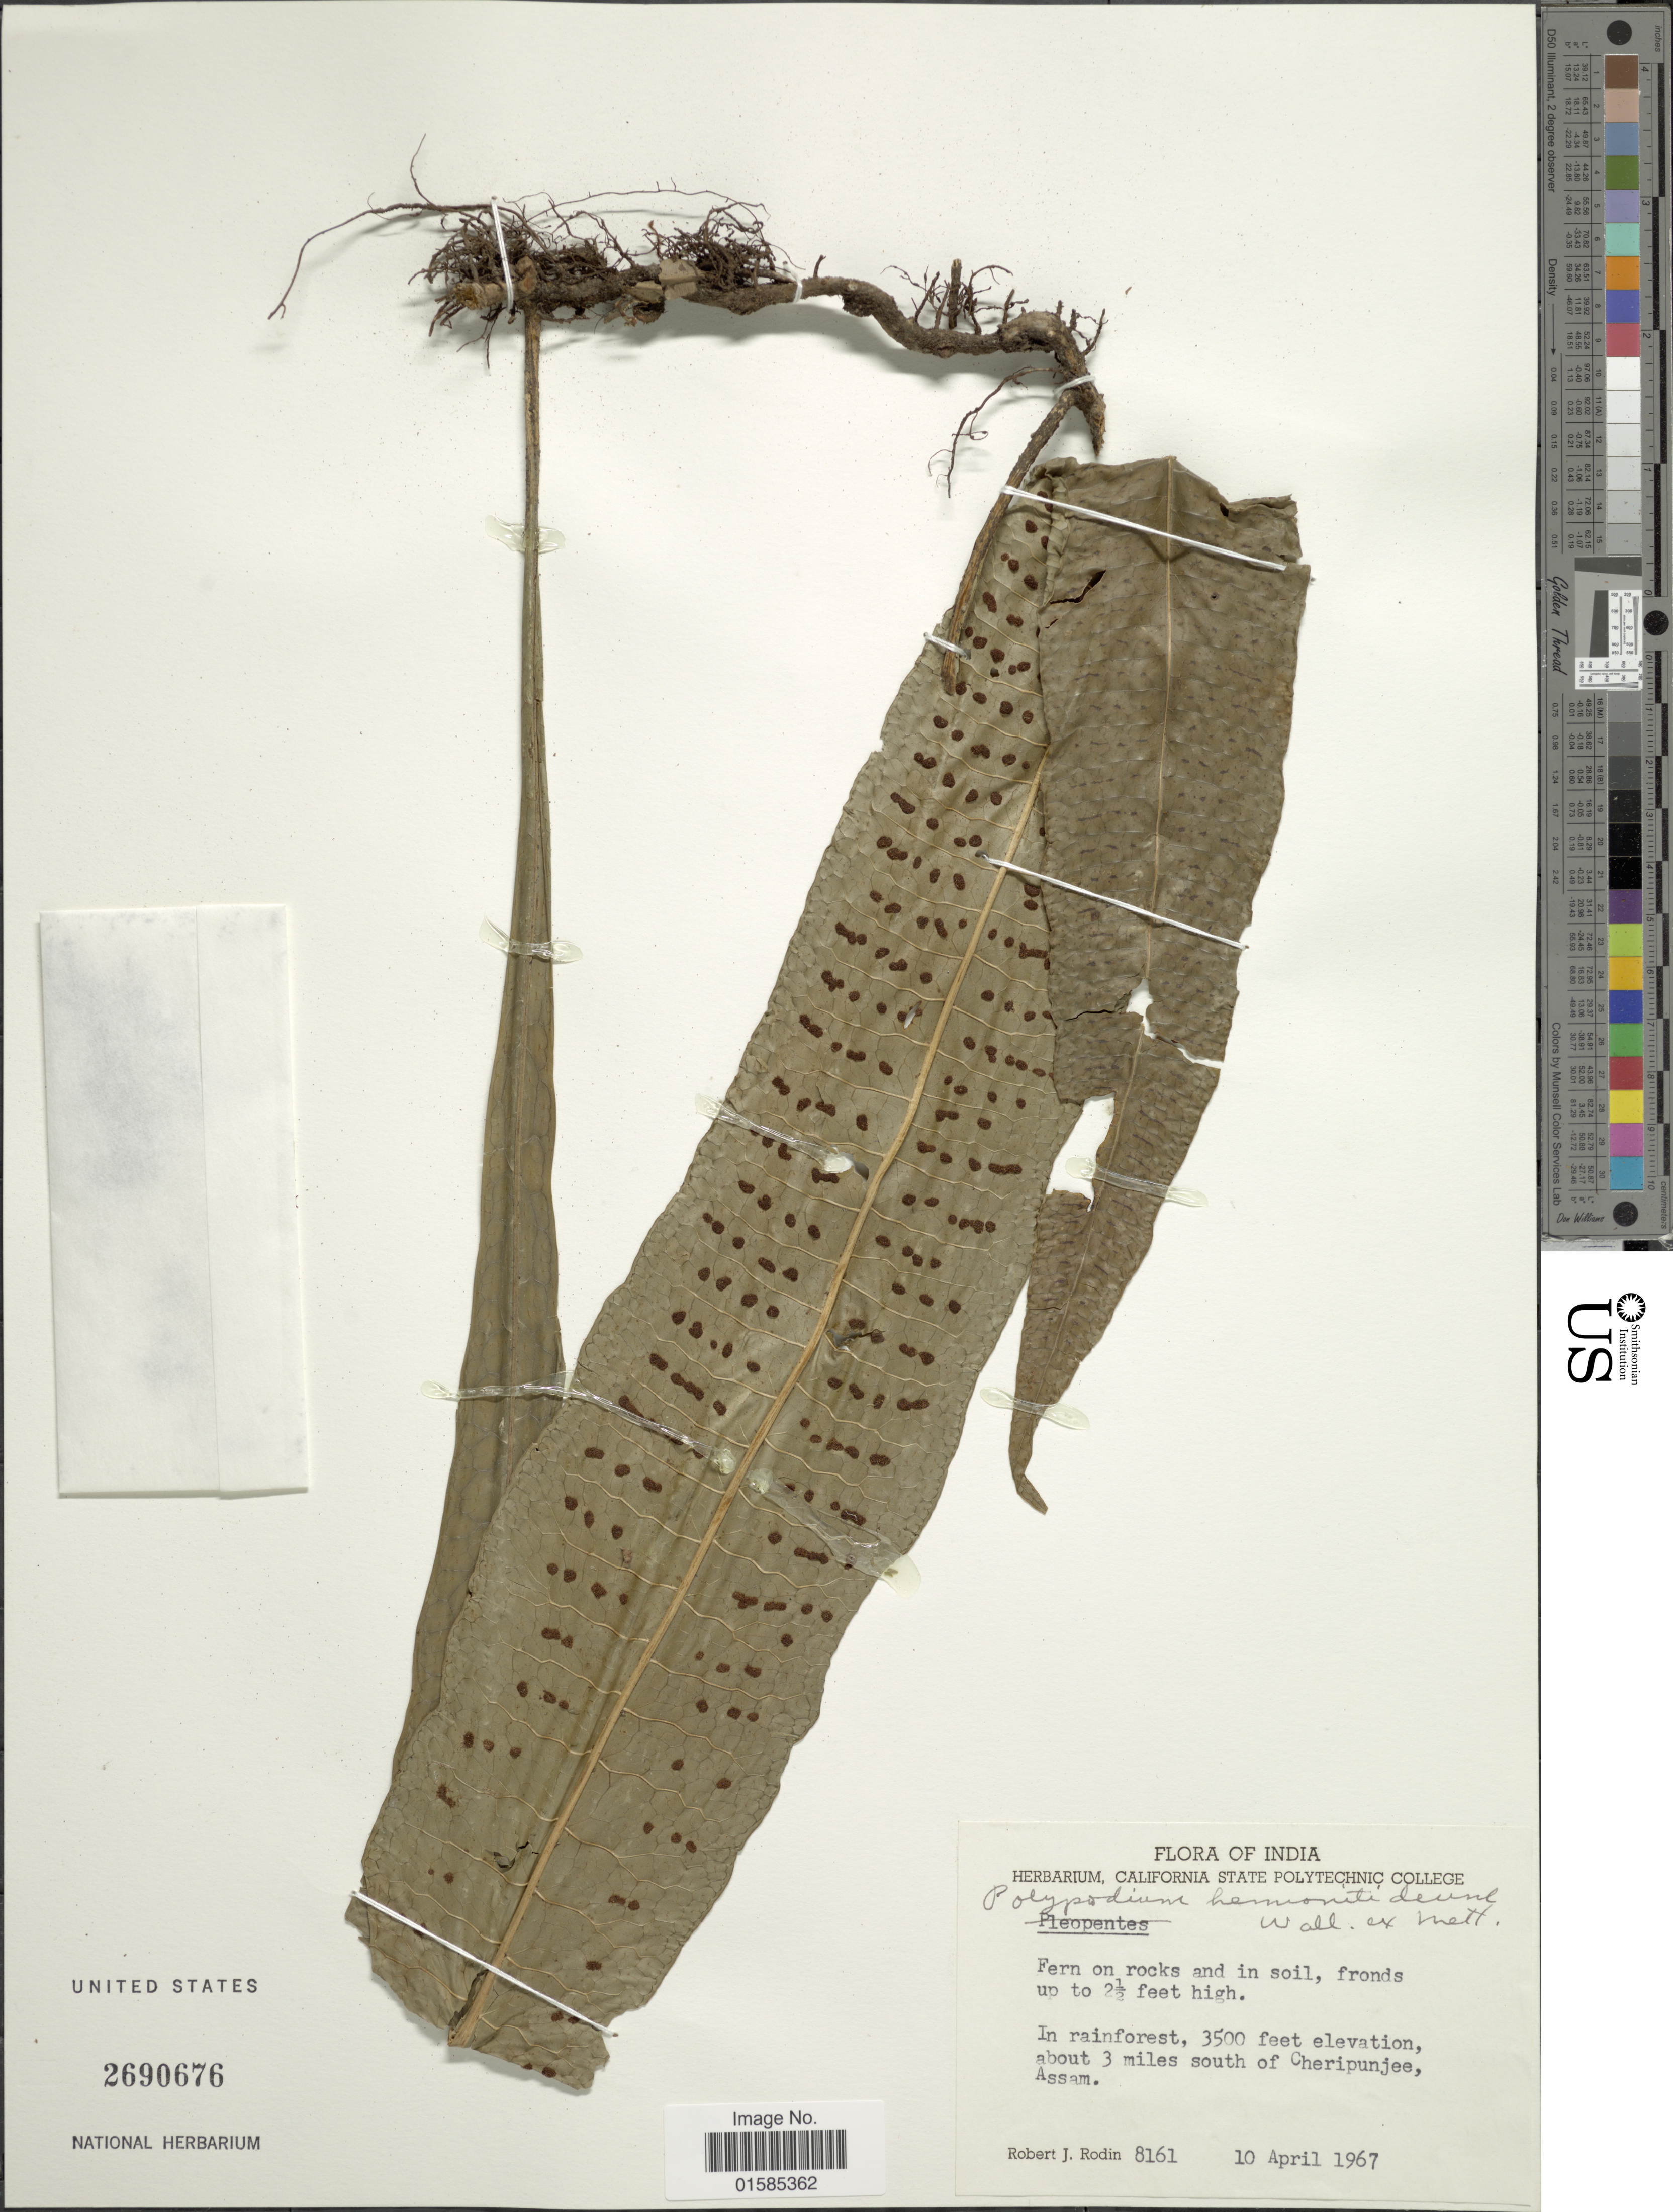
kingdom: Plantae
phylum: Tracheophyta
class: Polypodiopsida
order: Polypodiales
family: Polypodiaceae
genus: Leptochilus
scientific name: Leptochilus hemionitideus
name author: (C. Presl) Noot.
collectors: R. J. Rodin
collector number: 8161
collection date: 1967-04-10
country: India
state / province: Assam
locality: India, about 3 miles south of Cheripunjee, Assam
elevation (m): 1067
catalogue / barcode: US 2690676